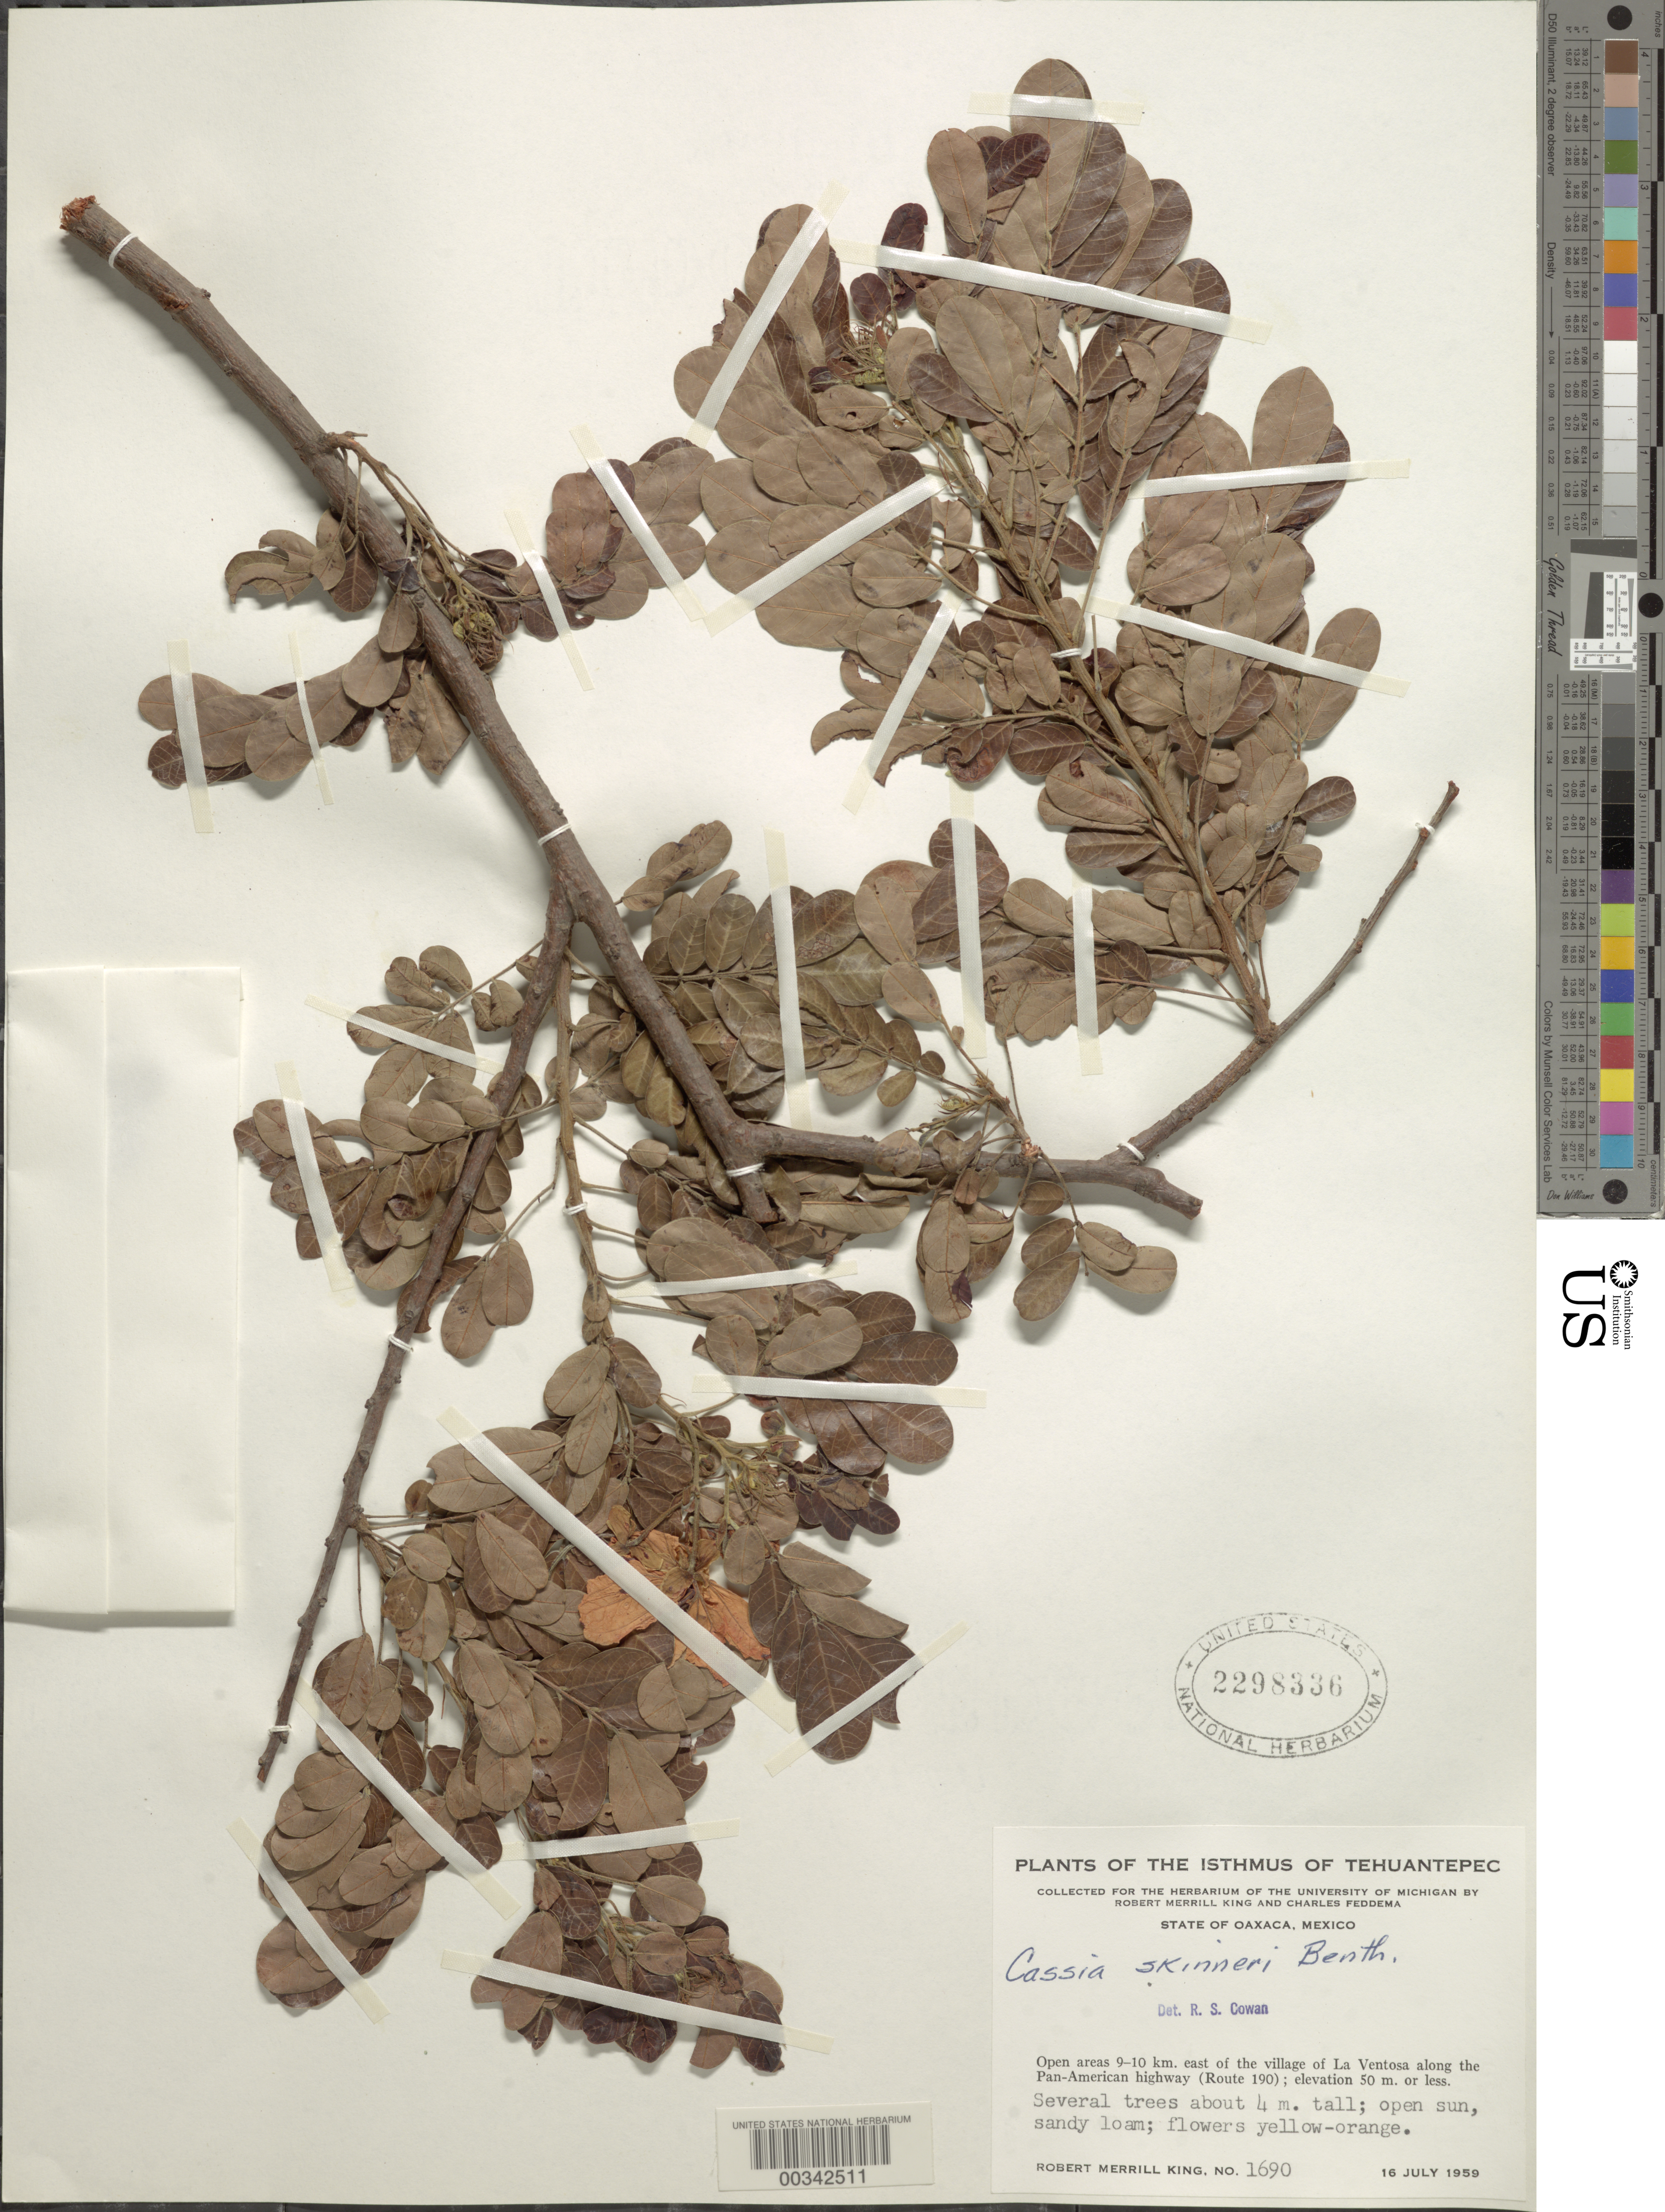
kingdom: Plantae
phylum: Tracheophyta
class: Magnoliopsida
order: Fabales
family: Fabaceae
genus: Senna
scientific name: Senna skinneri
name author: (Benth.) H.S. Irwin & Barneby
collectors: R. M. King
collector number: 1690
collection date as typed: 16 Jul 1959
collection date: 1959-07-16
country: Mexico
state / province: Oaxaca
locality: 9-10 km E of the village of La Ventosa along the Pan-American highway (route 190)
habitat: Open areas; open sun; sandy loam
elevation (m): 50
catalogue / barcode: US 2298336